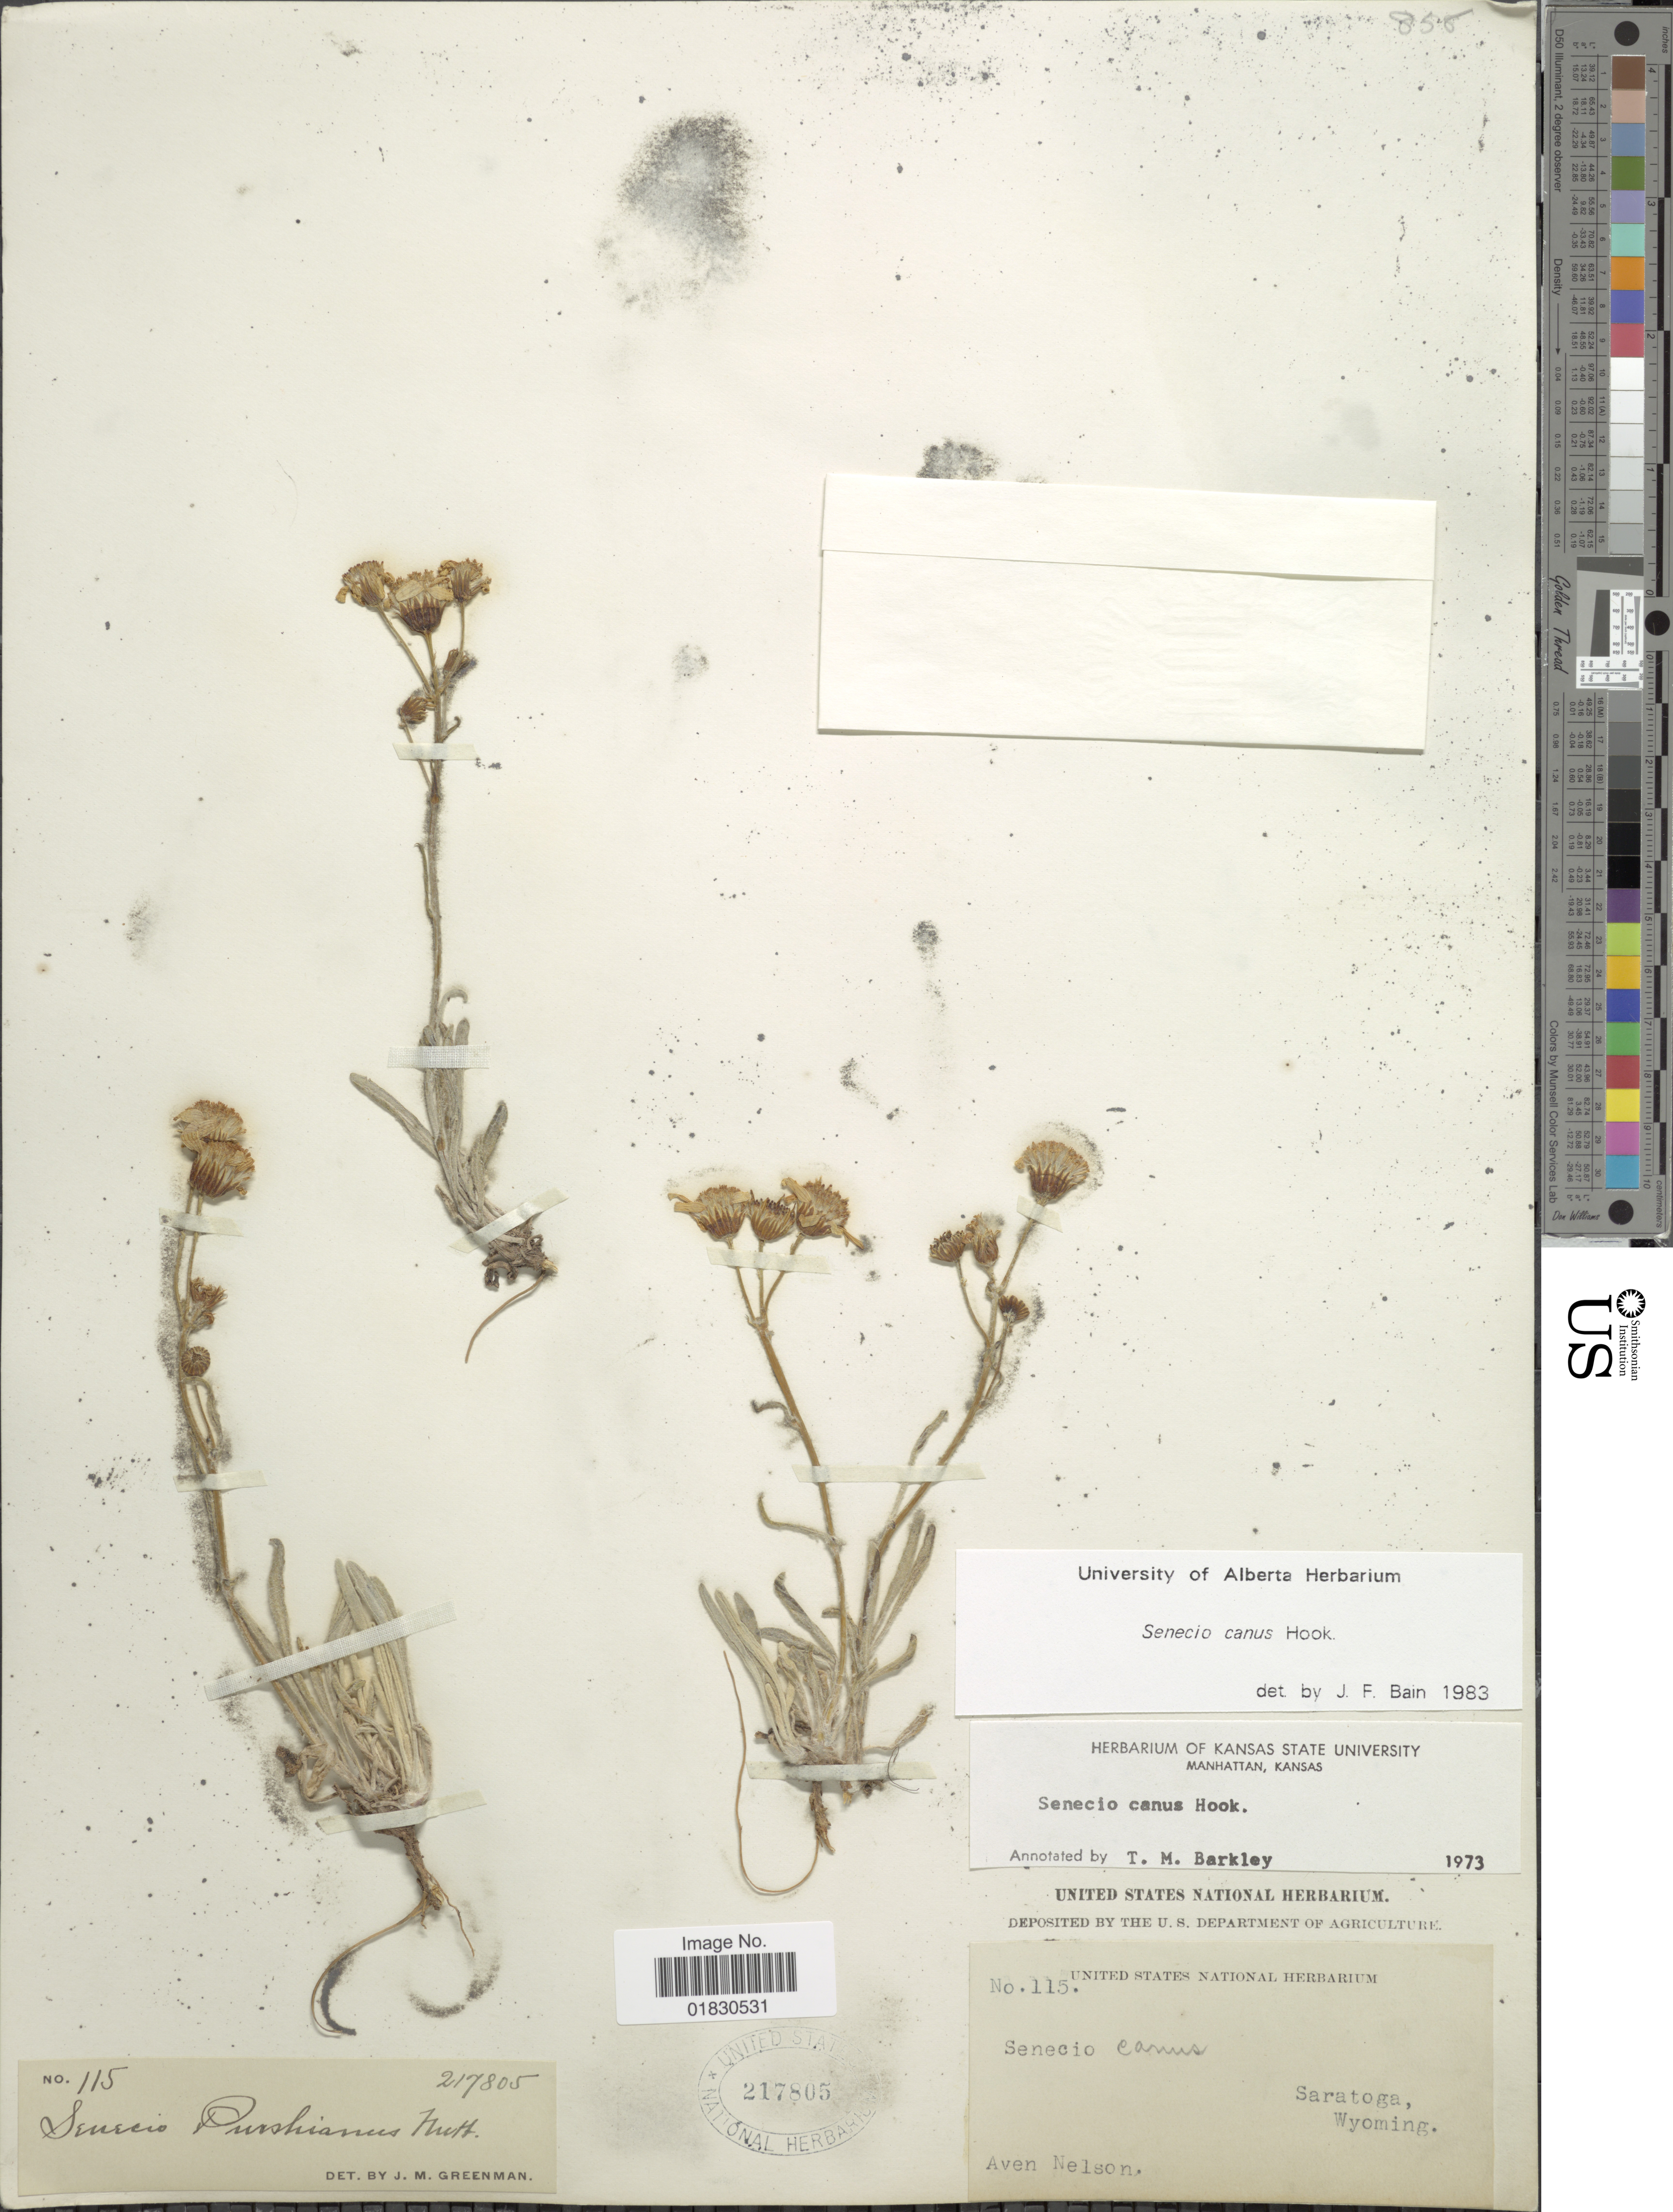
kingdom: Plantae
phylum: Tracheophyta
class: Magnoliopsida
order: Asterales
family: Asteraceae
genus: Packera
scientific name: Packera cana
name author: (Hook.) W.A. Weber & Á. Löve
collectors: A. Nelson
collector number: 115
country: United States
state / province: Wyoming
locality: Saratoga, Wyoming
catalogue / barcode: US 217805